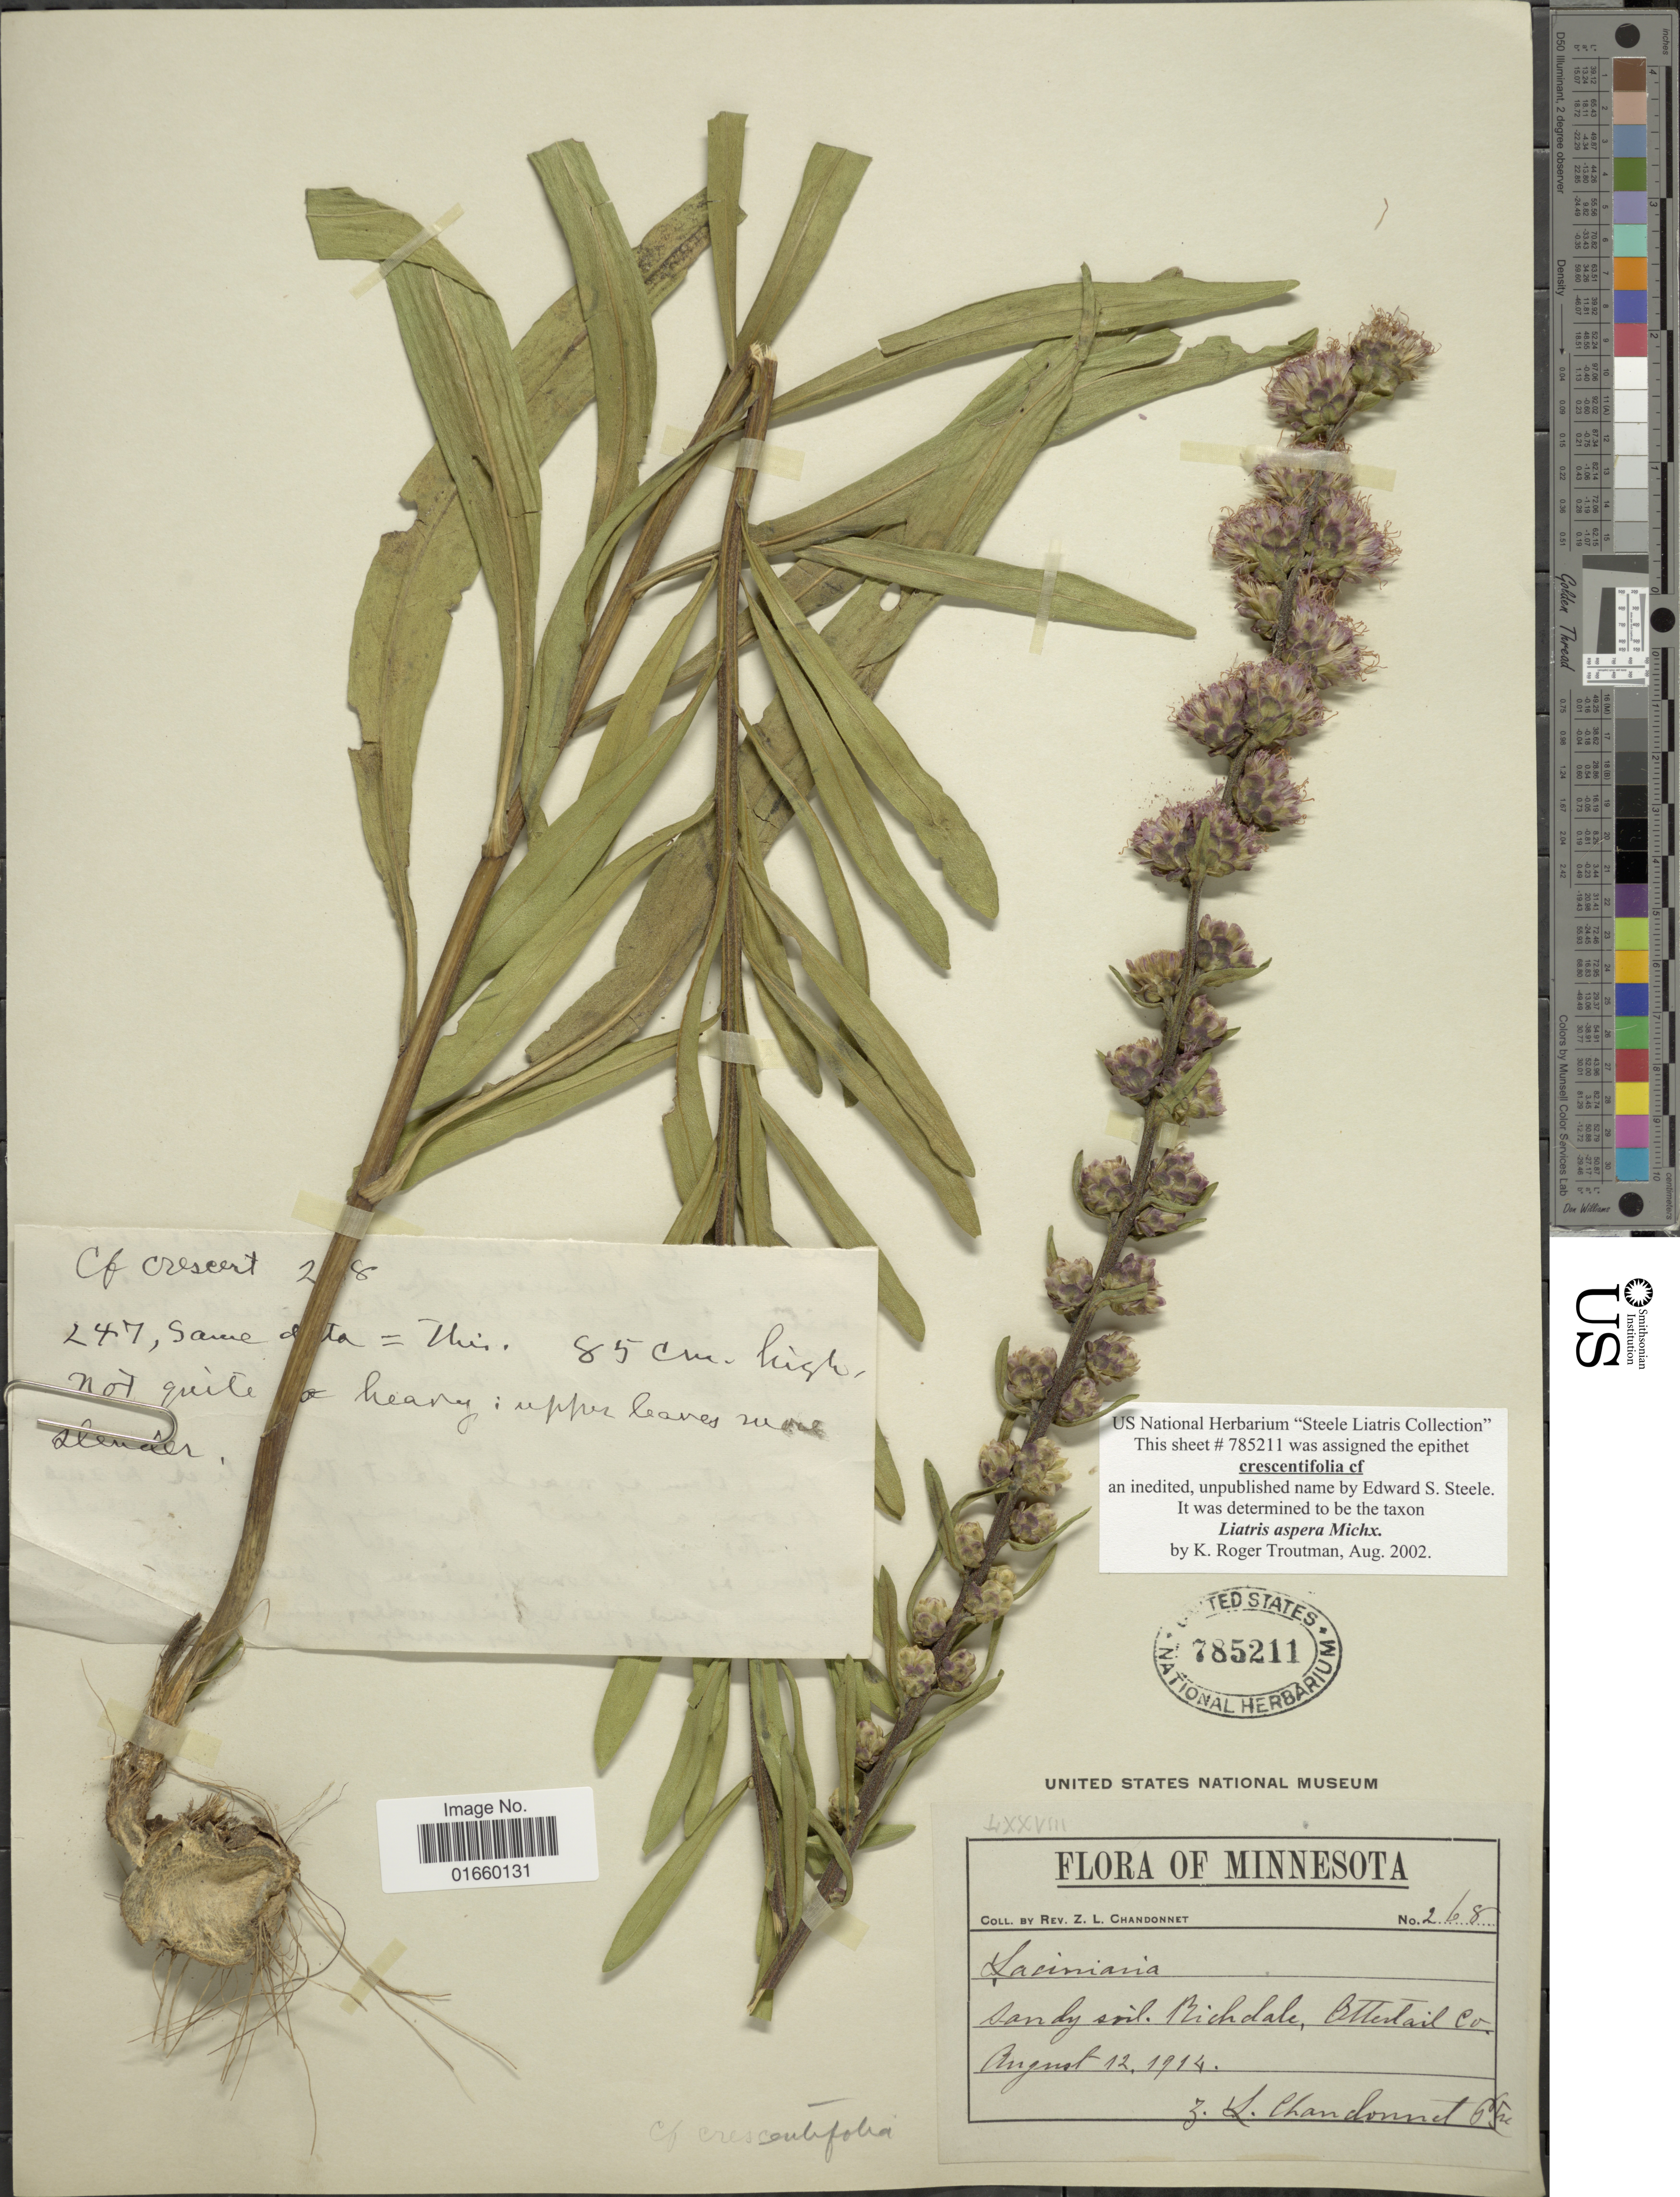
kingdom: Plantae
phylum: Tracheophyta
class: Magnoliopsida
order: Asterales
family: Asteraceae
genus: Liatris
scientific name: Liatris aspera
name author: Michx.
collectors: Z. Chandonnet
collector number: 268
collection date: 1914-08-12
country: United States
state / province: Minnesota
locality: Richdale, Ottertail Co.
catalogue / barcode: US 785211